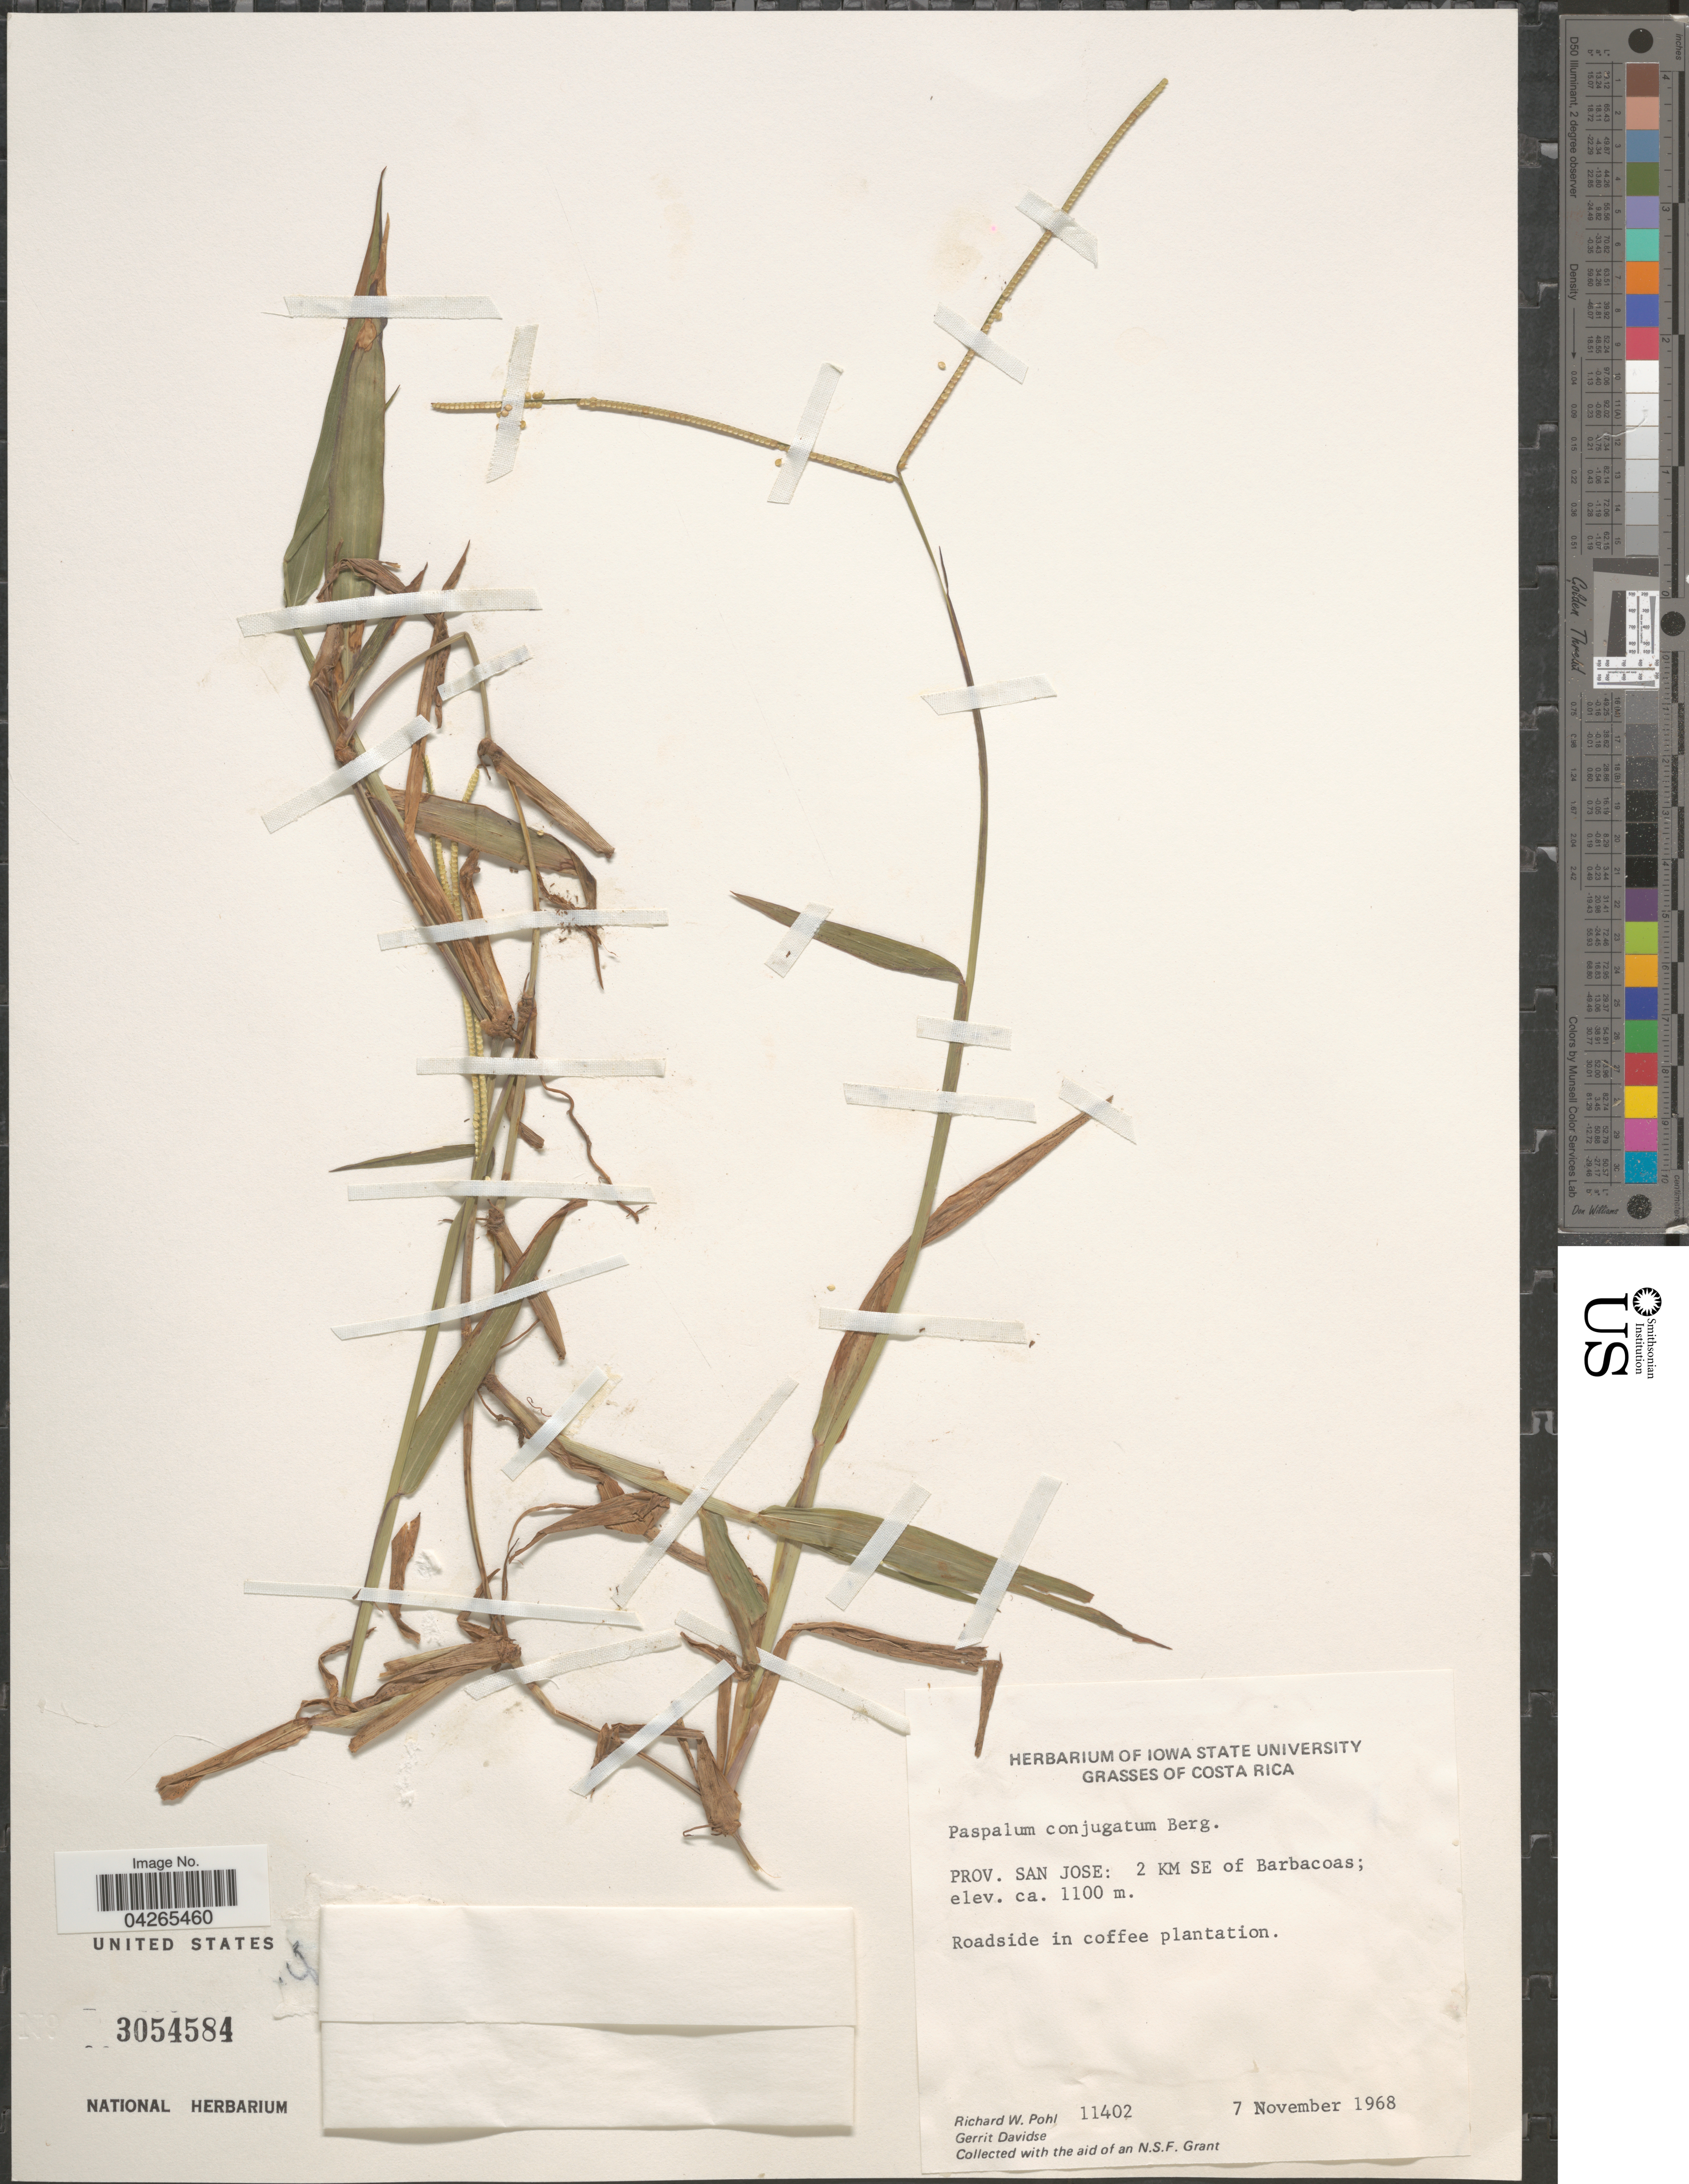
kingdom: Plantae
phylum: Tracheophyta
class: Liliopsida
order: Poales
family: Poaceae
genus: Paspalum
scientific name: Paspalum conjugatum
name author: P.J. Bergius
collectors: R. W. Pohl & G. Davidse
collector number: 11402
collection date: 1968-11-07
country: Costa Rica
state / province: San José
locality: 2 KM SE of Barbacoas.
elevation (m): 1100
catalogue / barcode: US 3054584